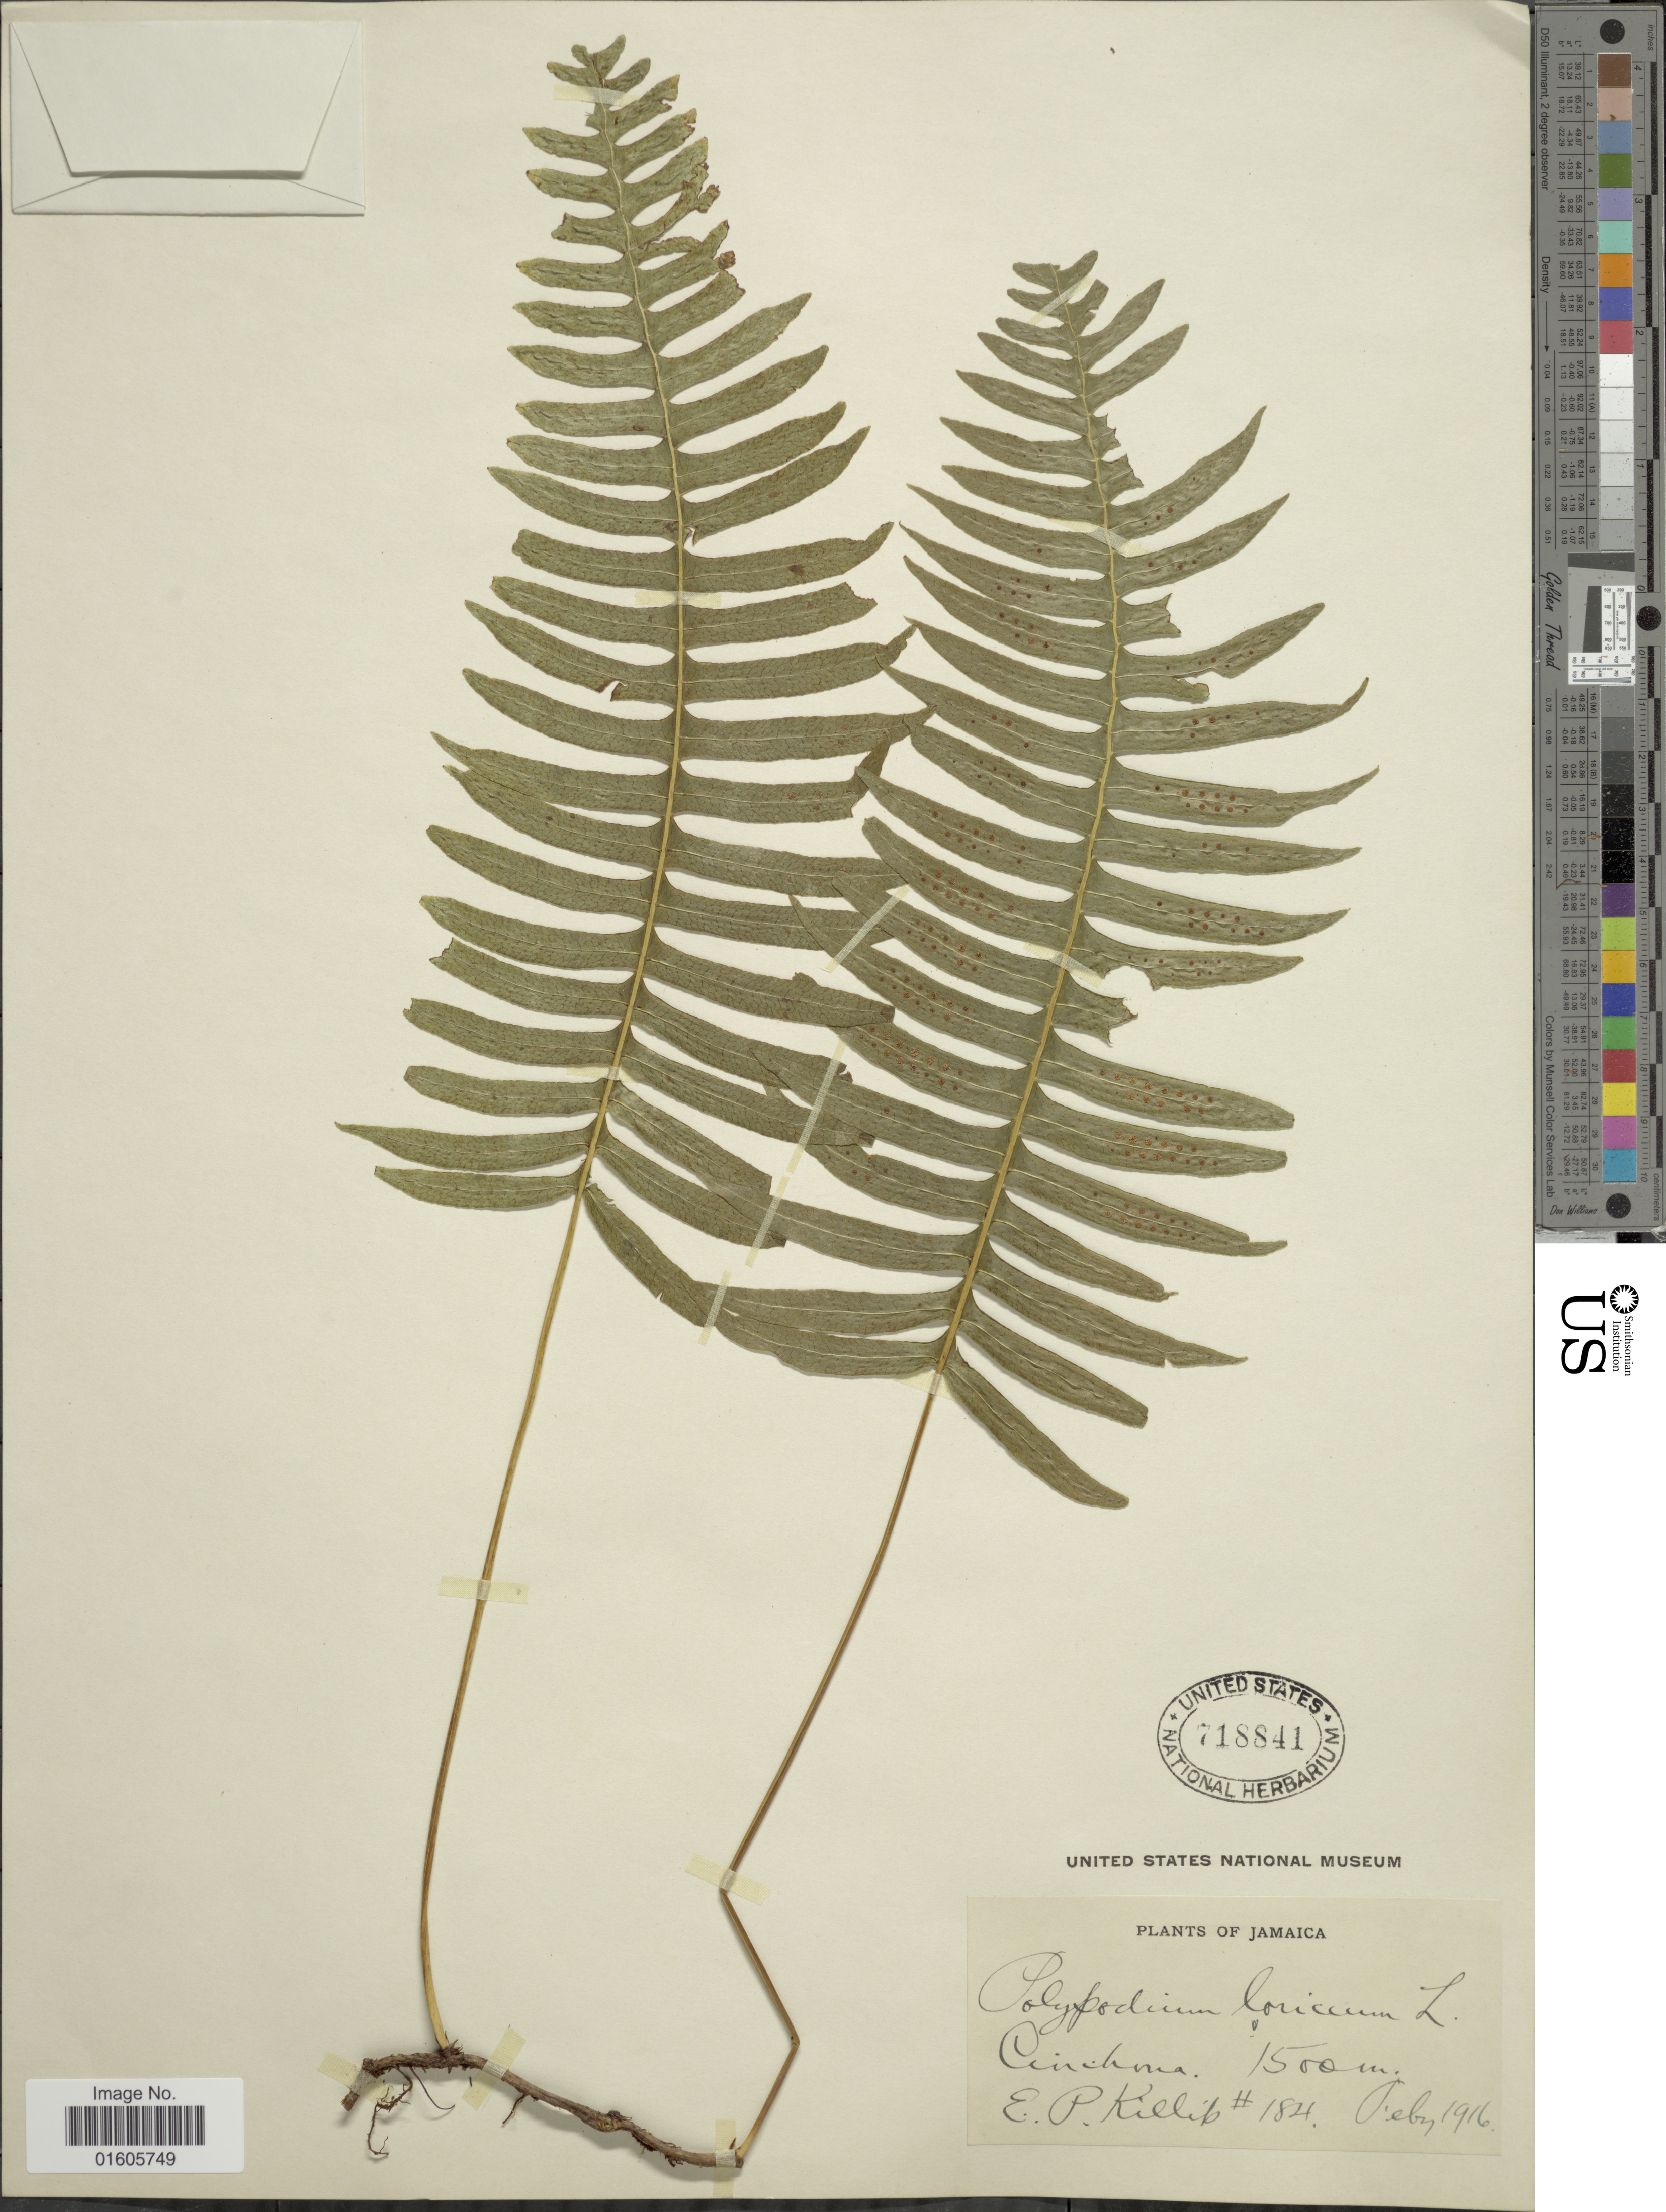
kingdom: Plantae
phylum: Tracheophyta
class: Polypodiopsida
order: Polypodiales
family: Polypodiaceae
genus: Serpocaulon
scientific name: Serpocaulon loriceum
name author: (L.) A.R. Sm.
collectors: E. P. Killip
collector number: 184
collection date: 1916-02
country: Jamaica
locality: Cinchona.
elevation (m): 1500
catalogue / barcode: US 718841